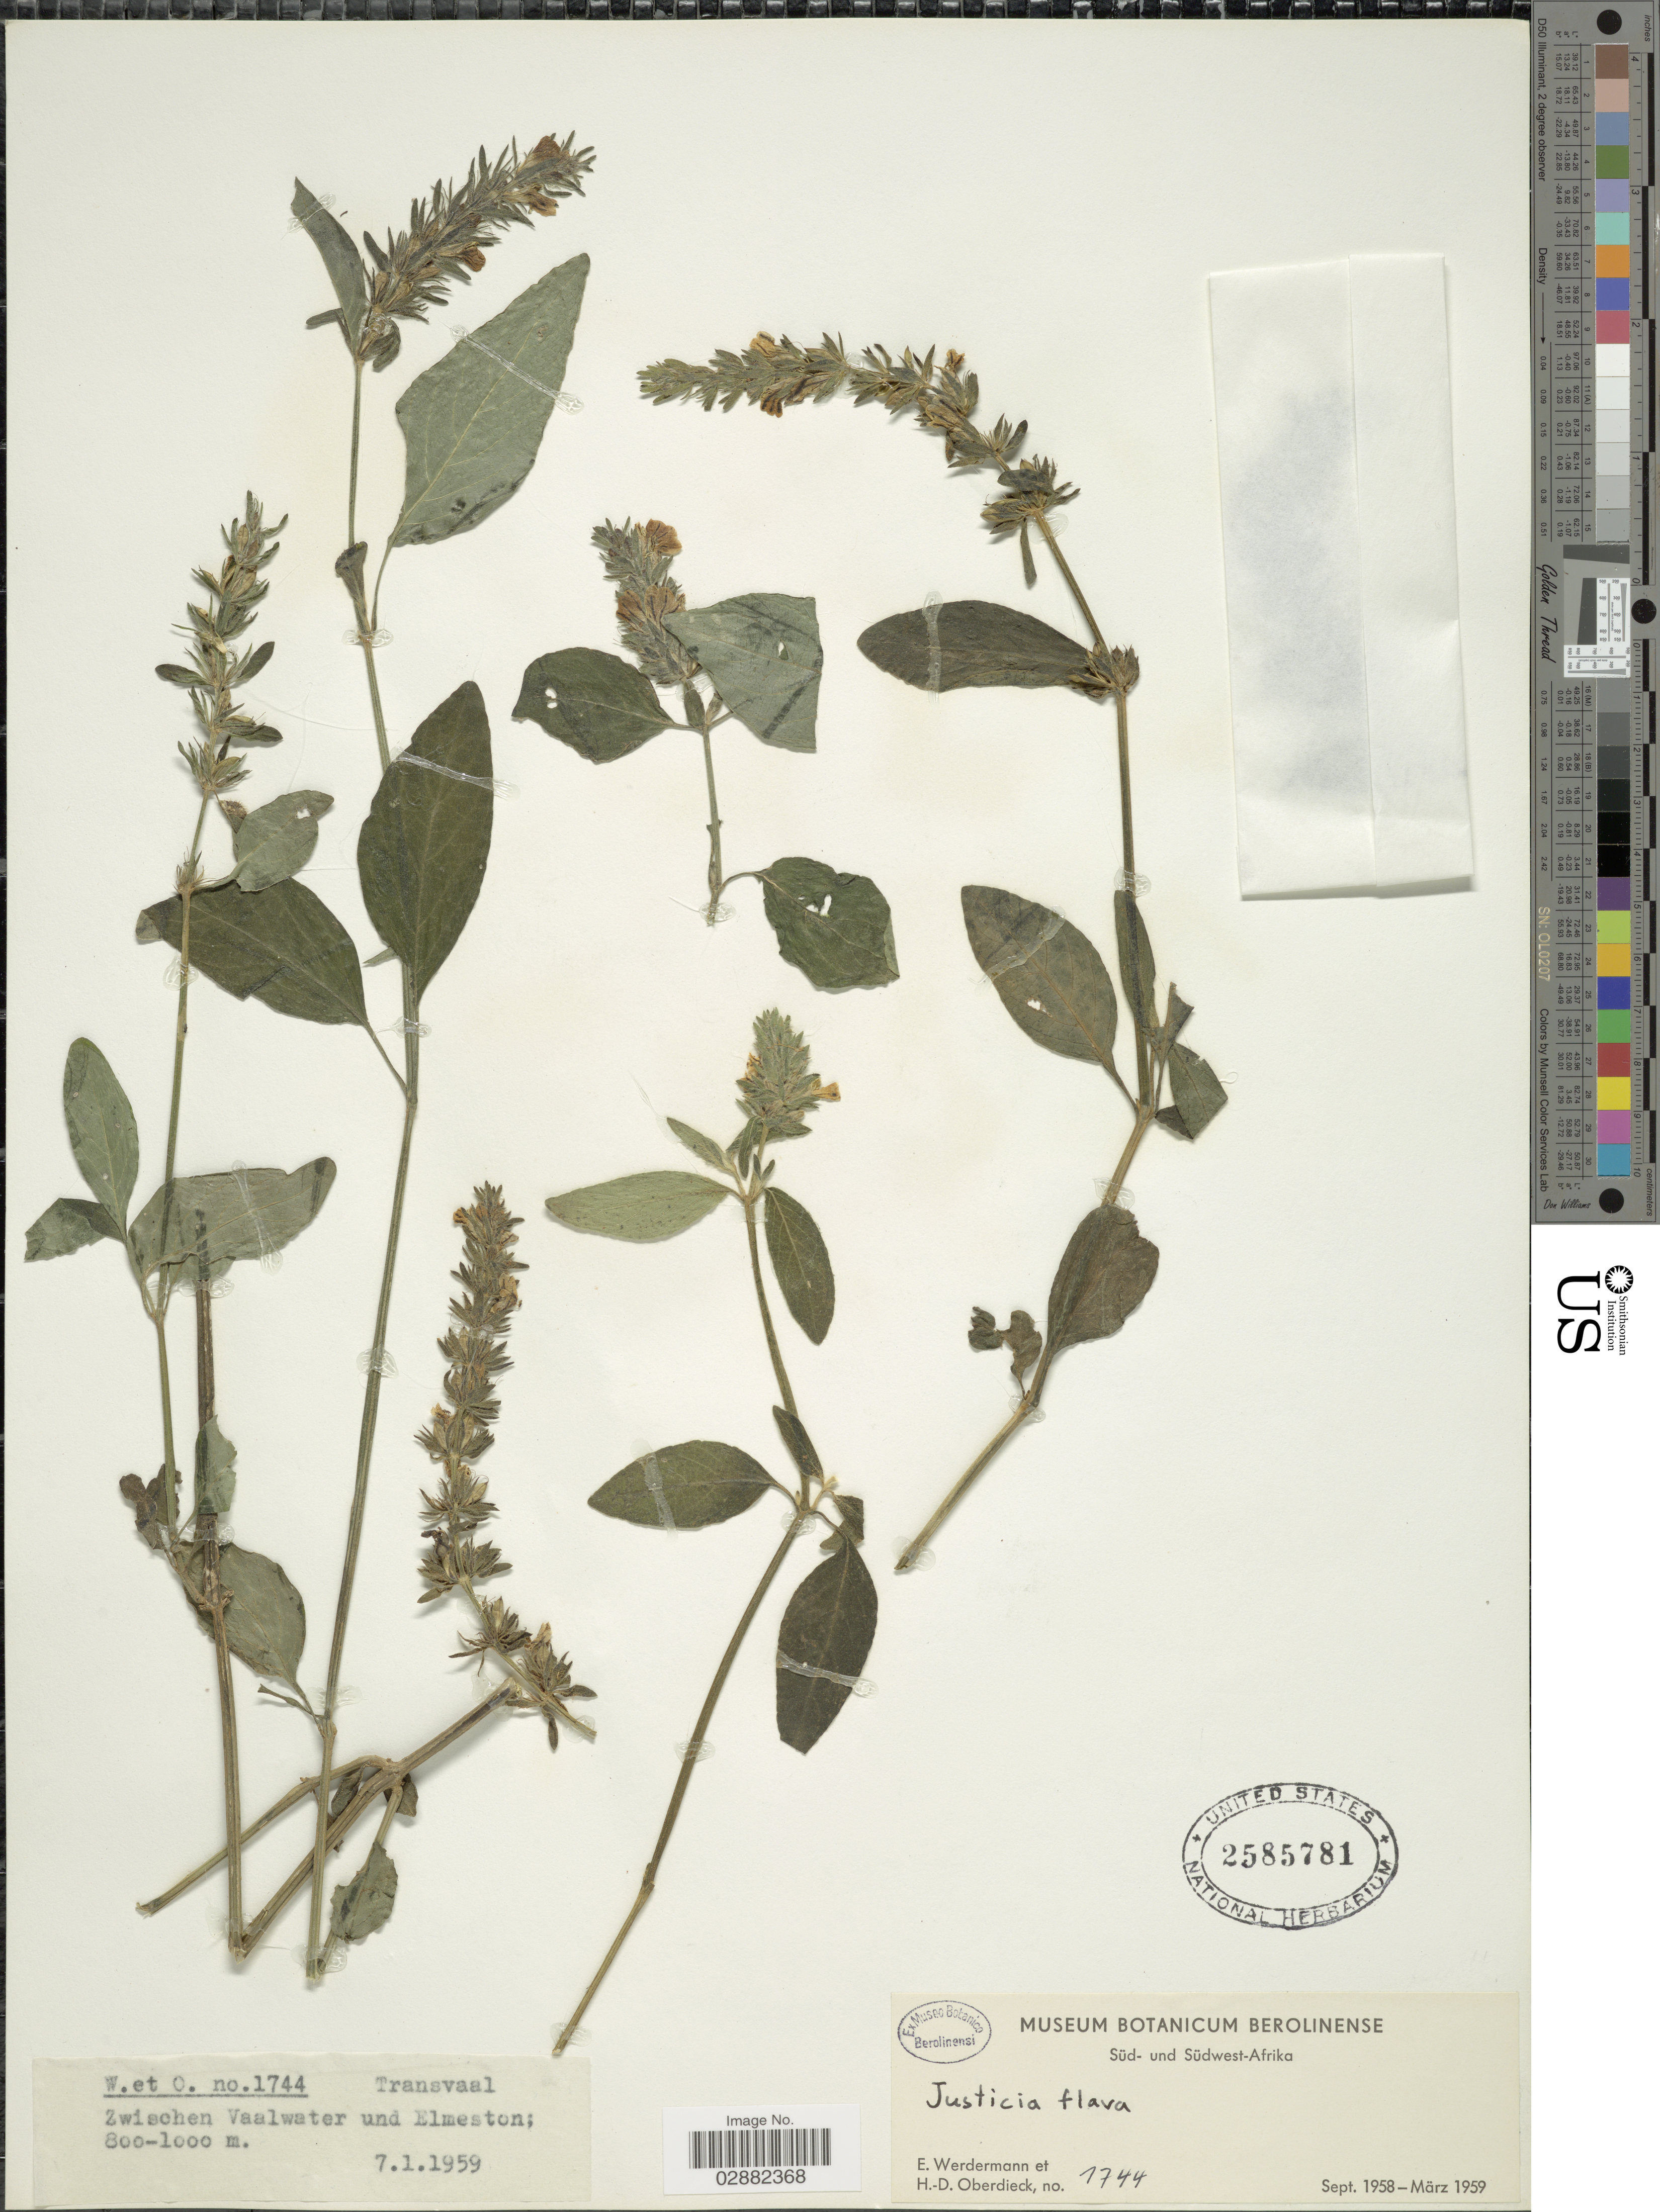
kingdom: Plantae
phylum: Tracheophyta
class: Magnoliopsida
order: Lamiales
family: Acanthaceae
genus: Justicia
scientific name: Justicia flava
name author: (Forssk.) Vahl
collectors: E. Werdermann & H. Oberdieck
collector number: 1744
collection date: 1958-09/1959-03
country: South Africa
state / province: Limpopo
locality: Transvaal, Zwiechen Vaalwater und Elmeston.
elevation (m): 800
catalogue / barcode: US 2585781